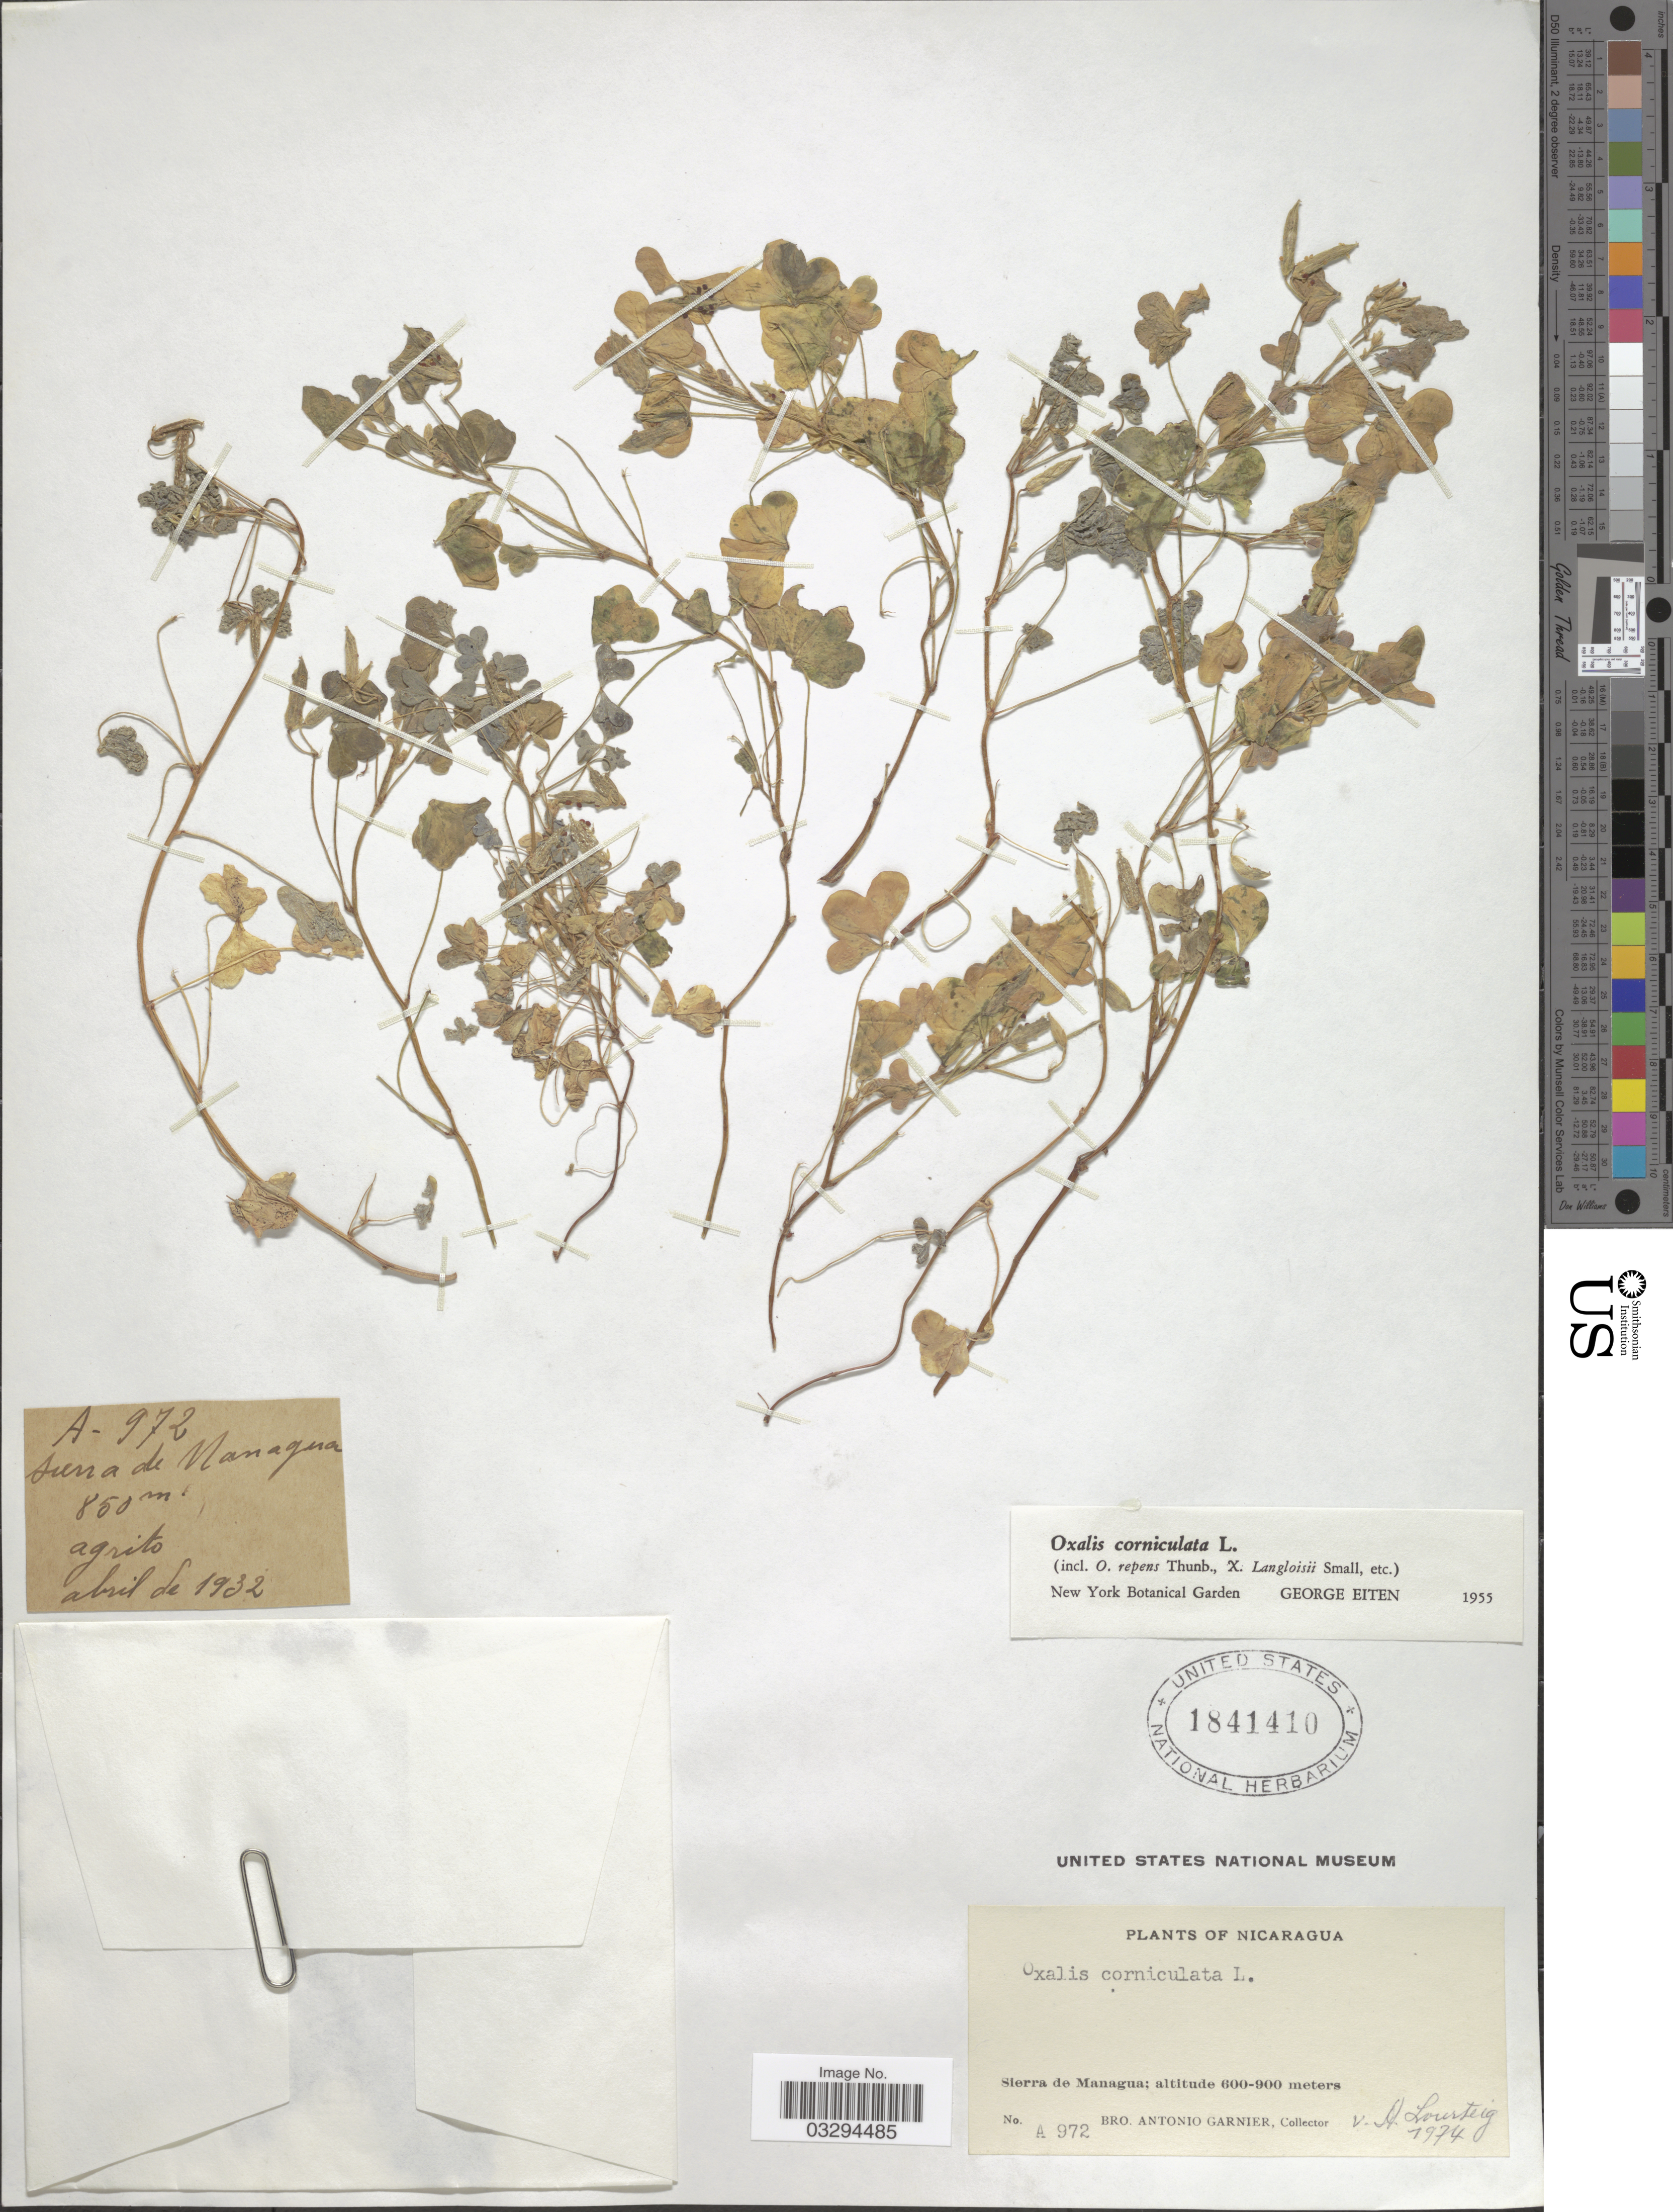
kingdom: Plantae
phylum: Tracheophyta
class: Magnoliopsida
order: Oxalidales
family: Oxalidaceae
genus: Oxalis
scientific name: Oxalis corniculata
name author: L.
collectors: Bro. A. Garnier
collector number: A972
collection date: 1932-04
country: Nicaragua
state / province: Managua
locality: Sierra de Managua.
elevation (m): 850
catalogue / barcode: US 1841410